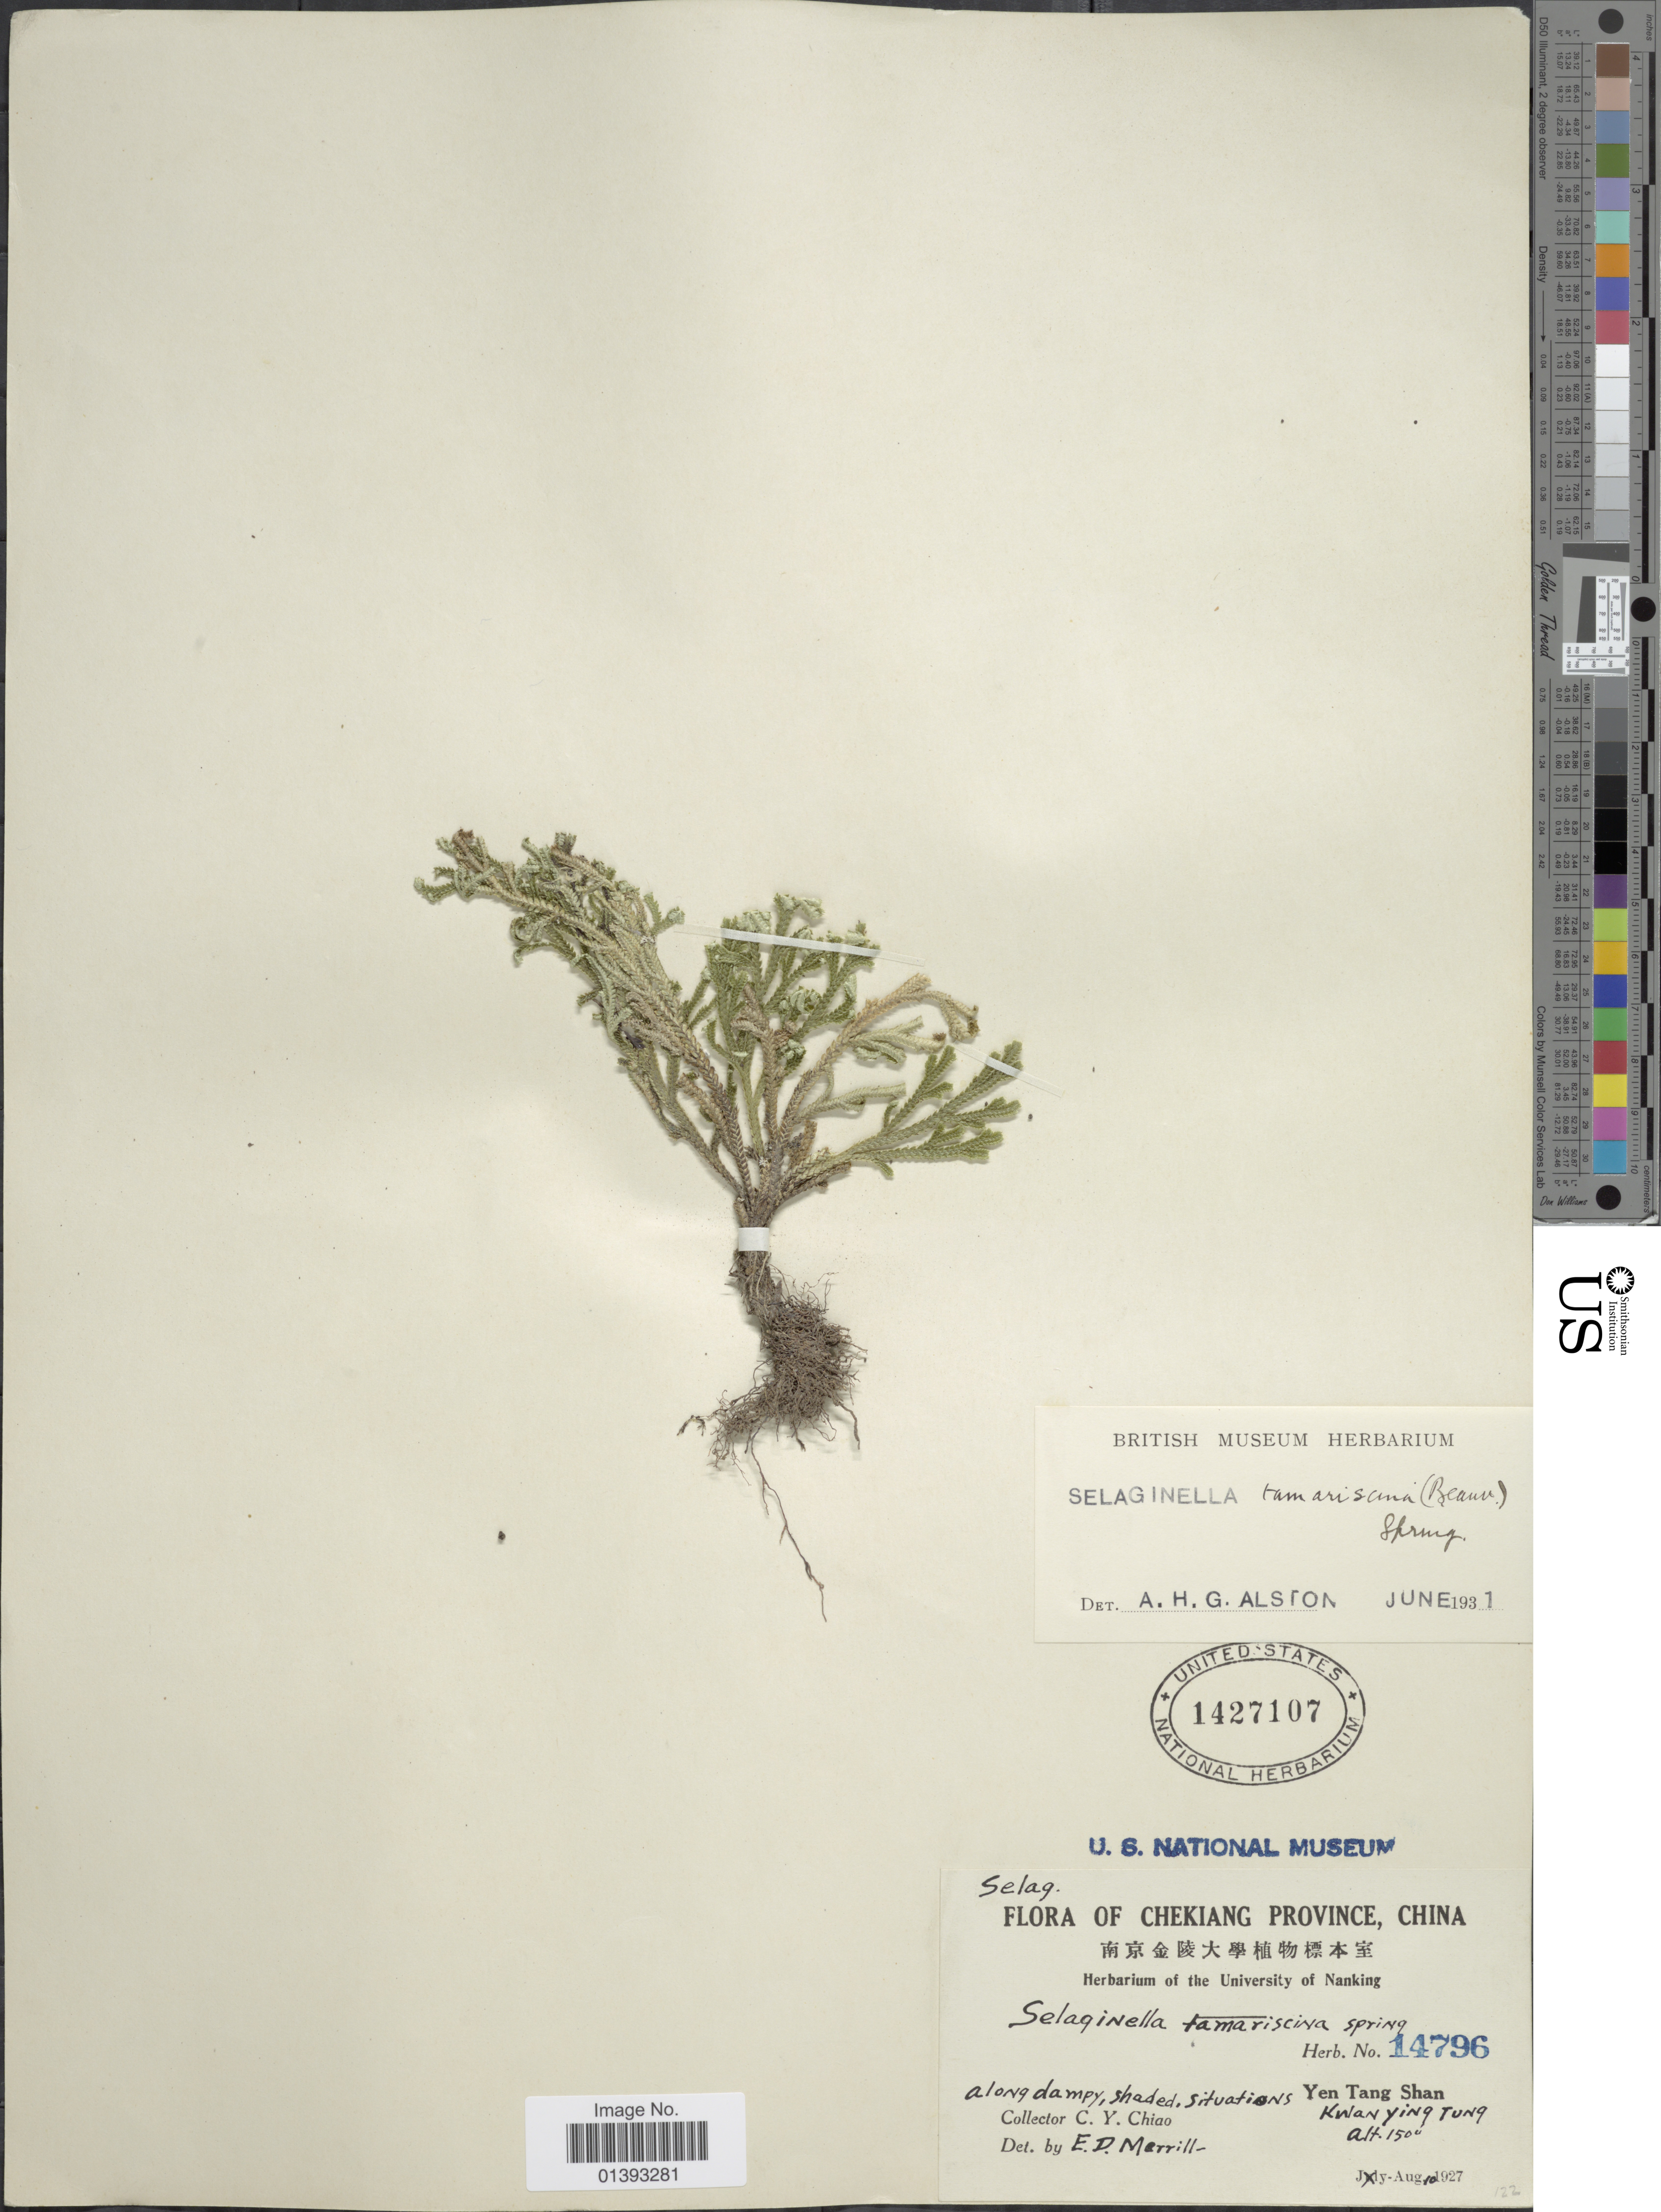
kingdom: Plantae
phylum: Tracheophyta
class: Lycopodiopsida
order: Selaginellales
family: Selaginellaceae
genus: Selaginella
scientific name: Selaginella tamariscina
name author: (P. Beauv.) Spring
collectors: C. Y. Chiao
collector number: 14796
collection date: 1927-08-10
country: China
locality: Chekiang Province, Along dampy shaded, situations, Yen Tang Shan Kwan Ying Tung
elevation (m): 457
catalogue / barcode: US 1427107